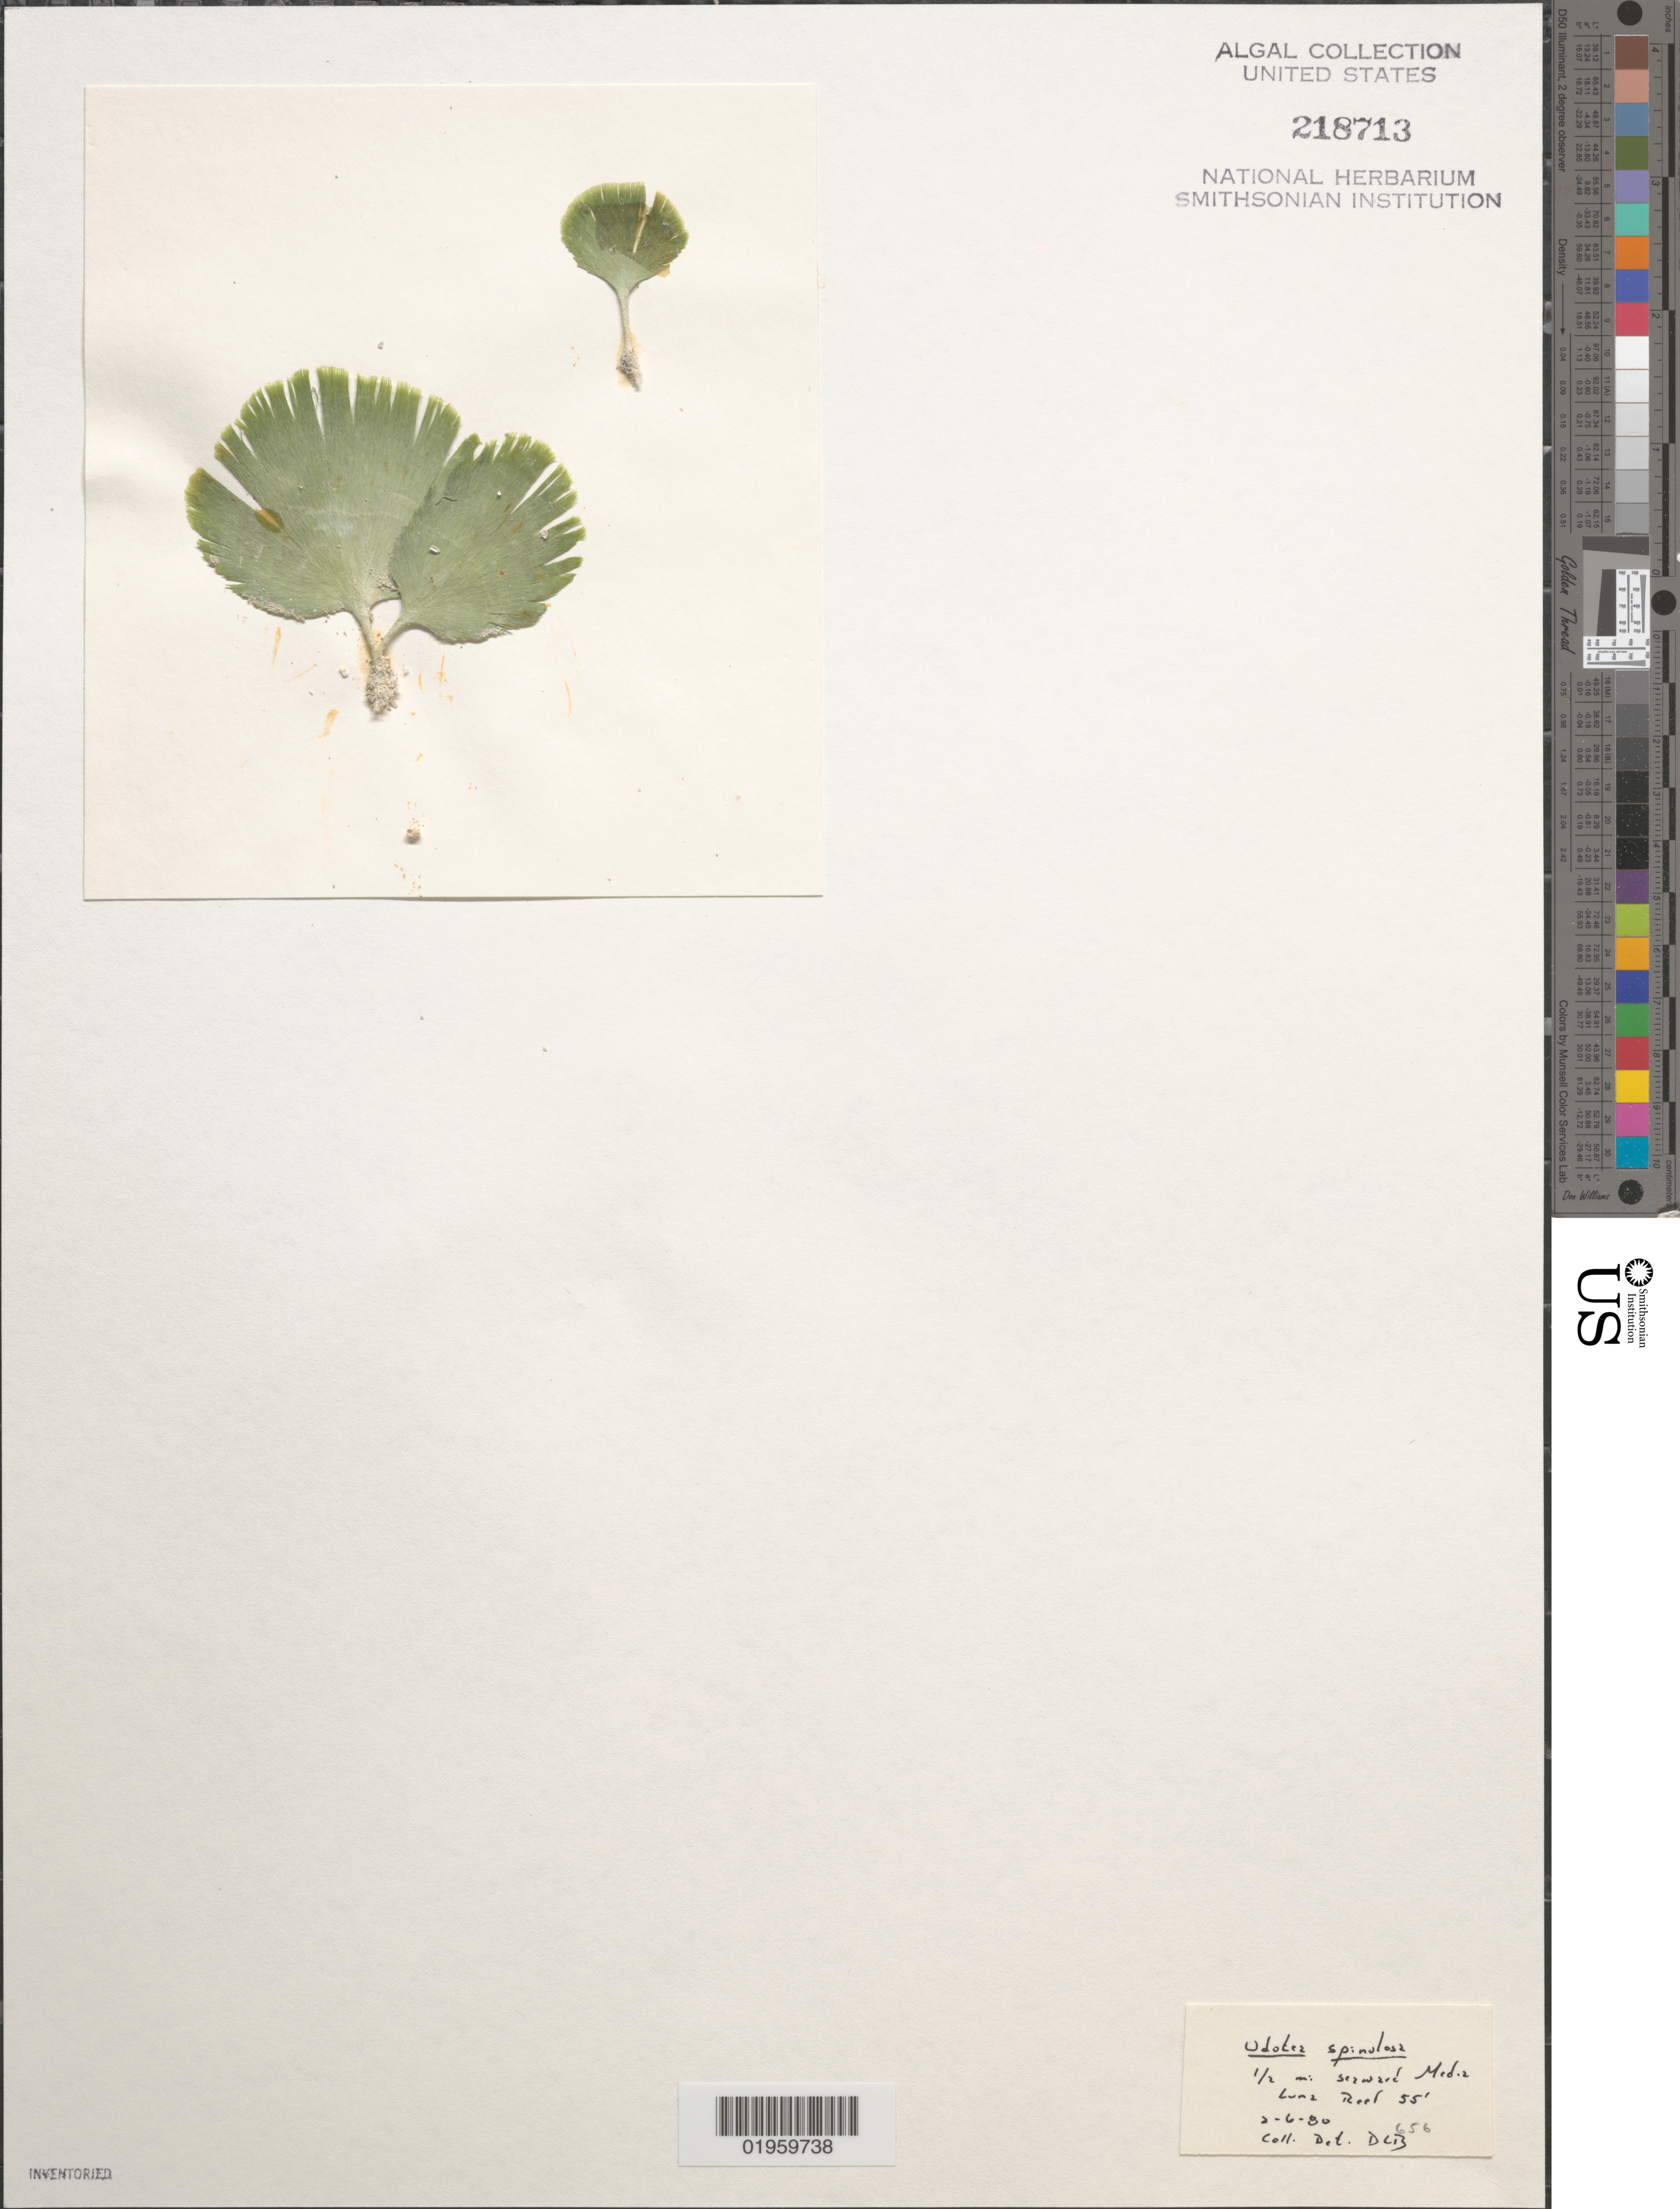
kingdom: Plantae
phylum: Chlorophyta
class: Ulvophyceae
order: Bryopsidales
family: Udoteaceae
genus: Udotea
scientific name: Udotea spinulosa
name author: M. Howe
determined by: Ballantine, D. L.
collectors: D.L. Ballantine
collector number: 656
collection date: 1980-02-06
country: Puerto Rico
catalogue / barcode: US 218713